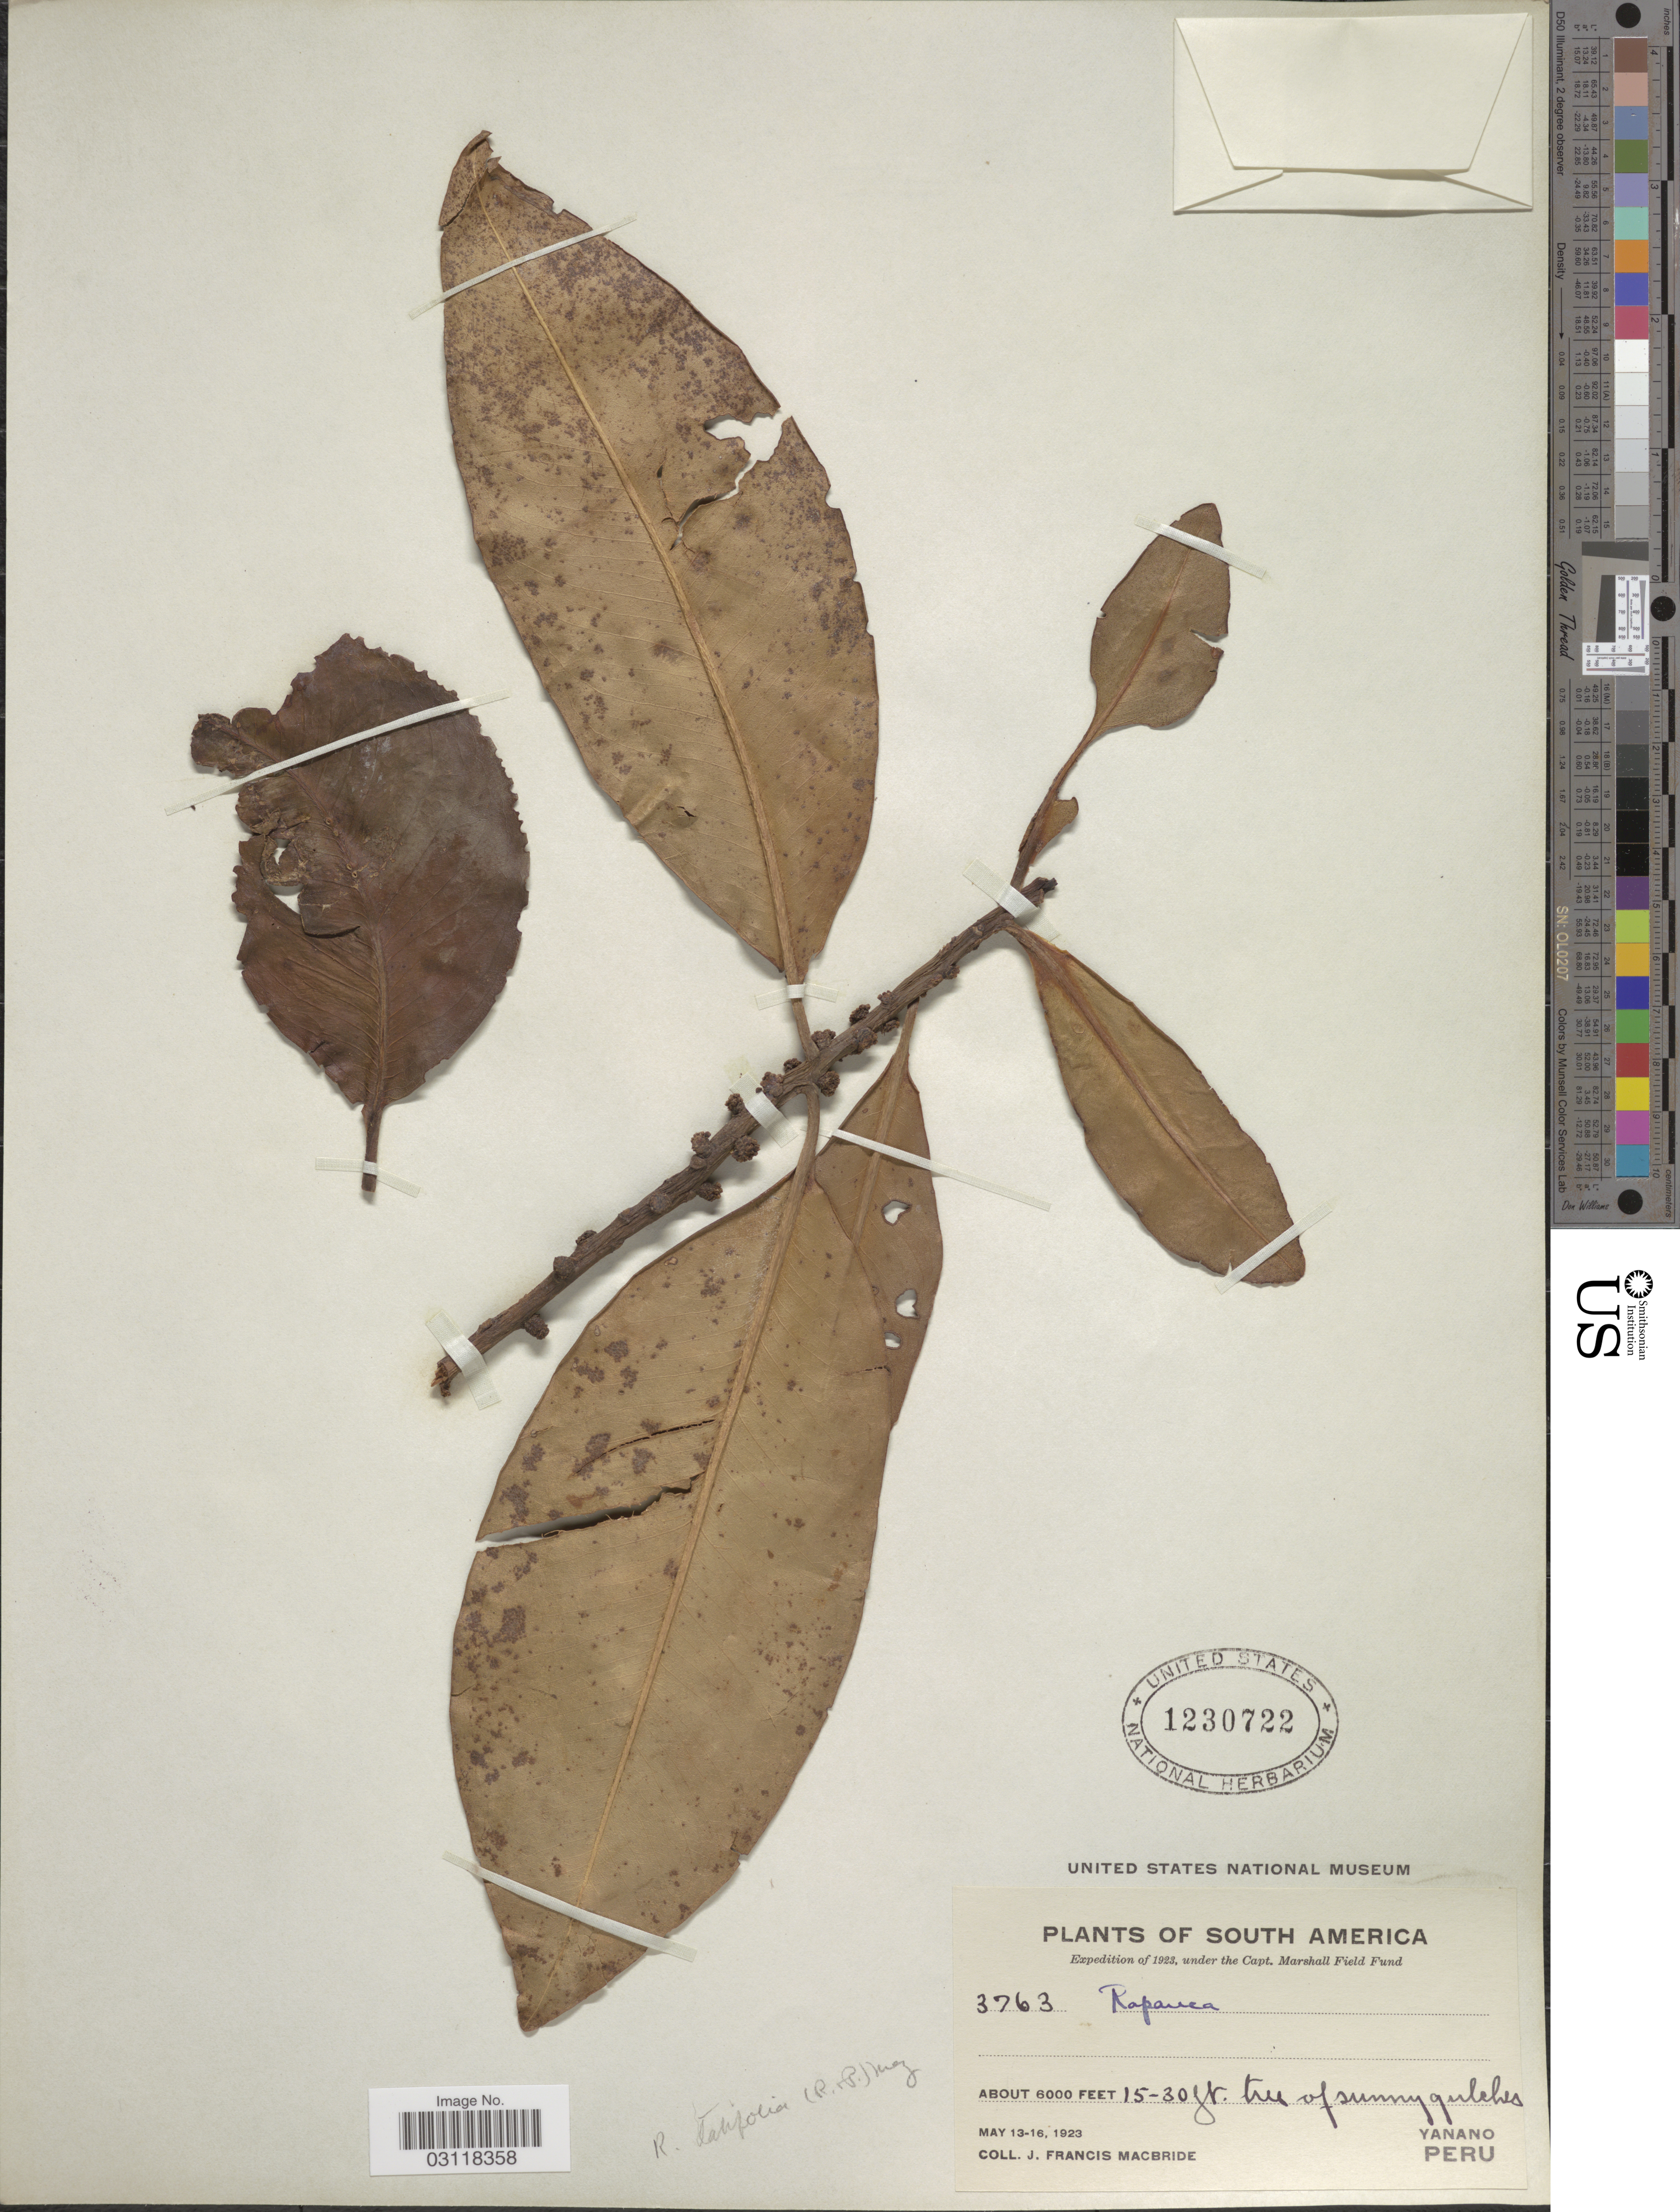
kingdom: Plantae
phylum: Tracheophyta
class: Magnoliopsida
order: Ericales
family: Primulaceae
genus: Rapanea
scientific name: Rapanea latifolia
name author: (Ruiz & Pav.) Mez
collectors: J. F. Macbride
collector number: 3763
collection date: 1923-05-13/1923-05-16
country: Peru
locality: Yanano.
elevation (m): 1829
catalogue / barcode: US 1230722